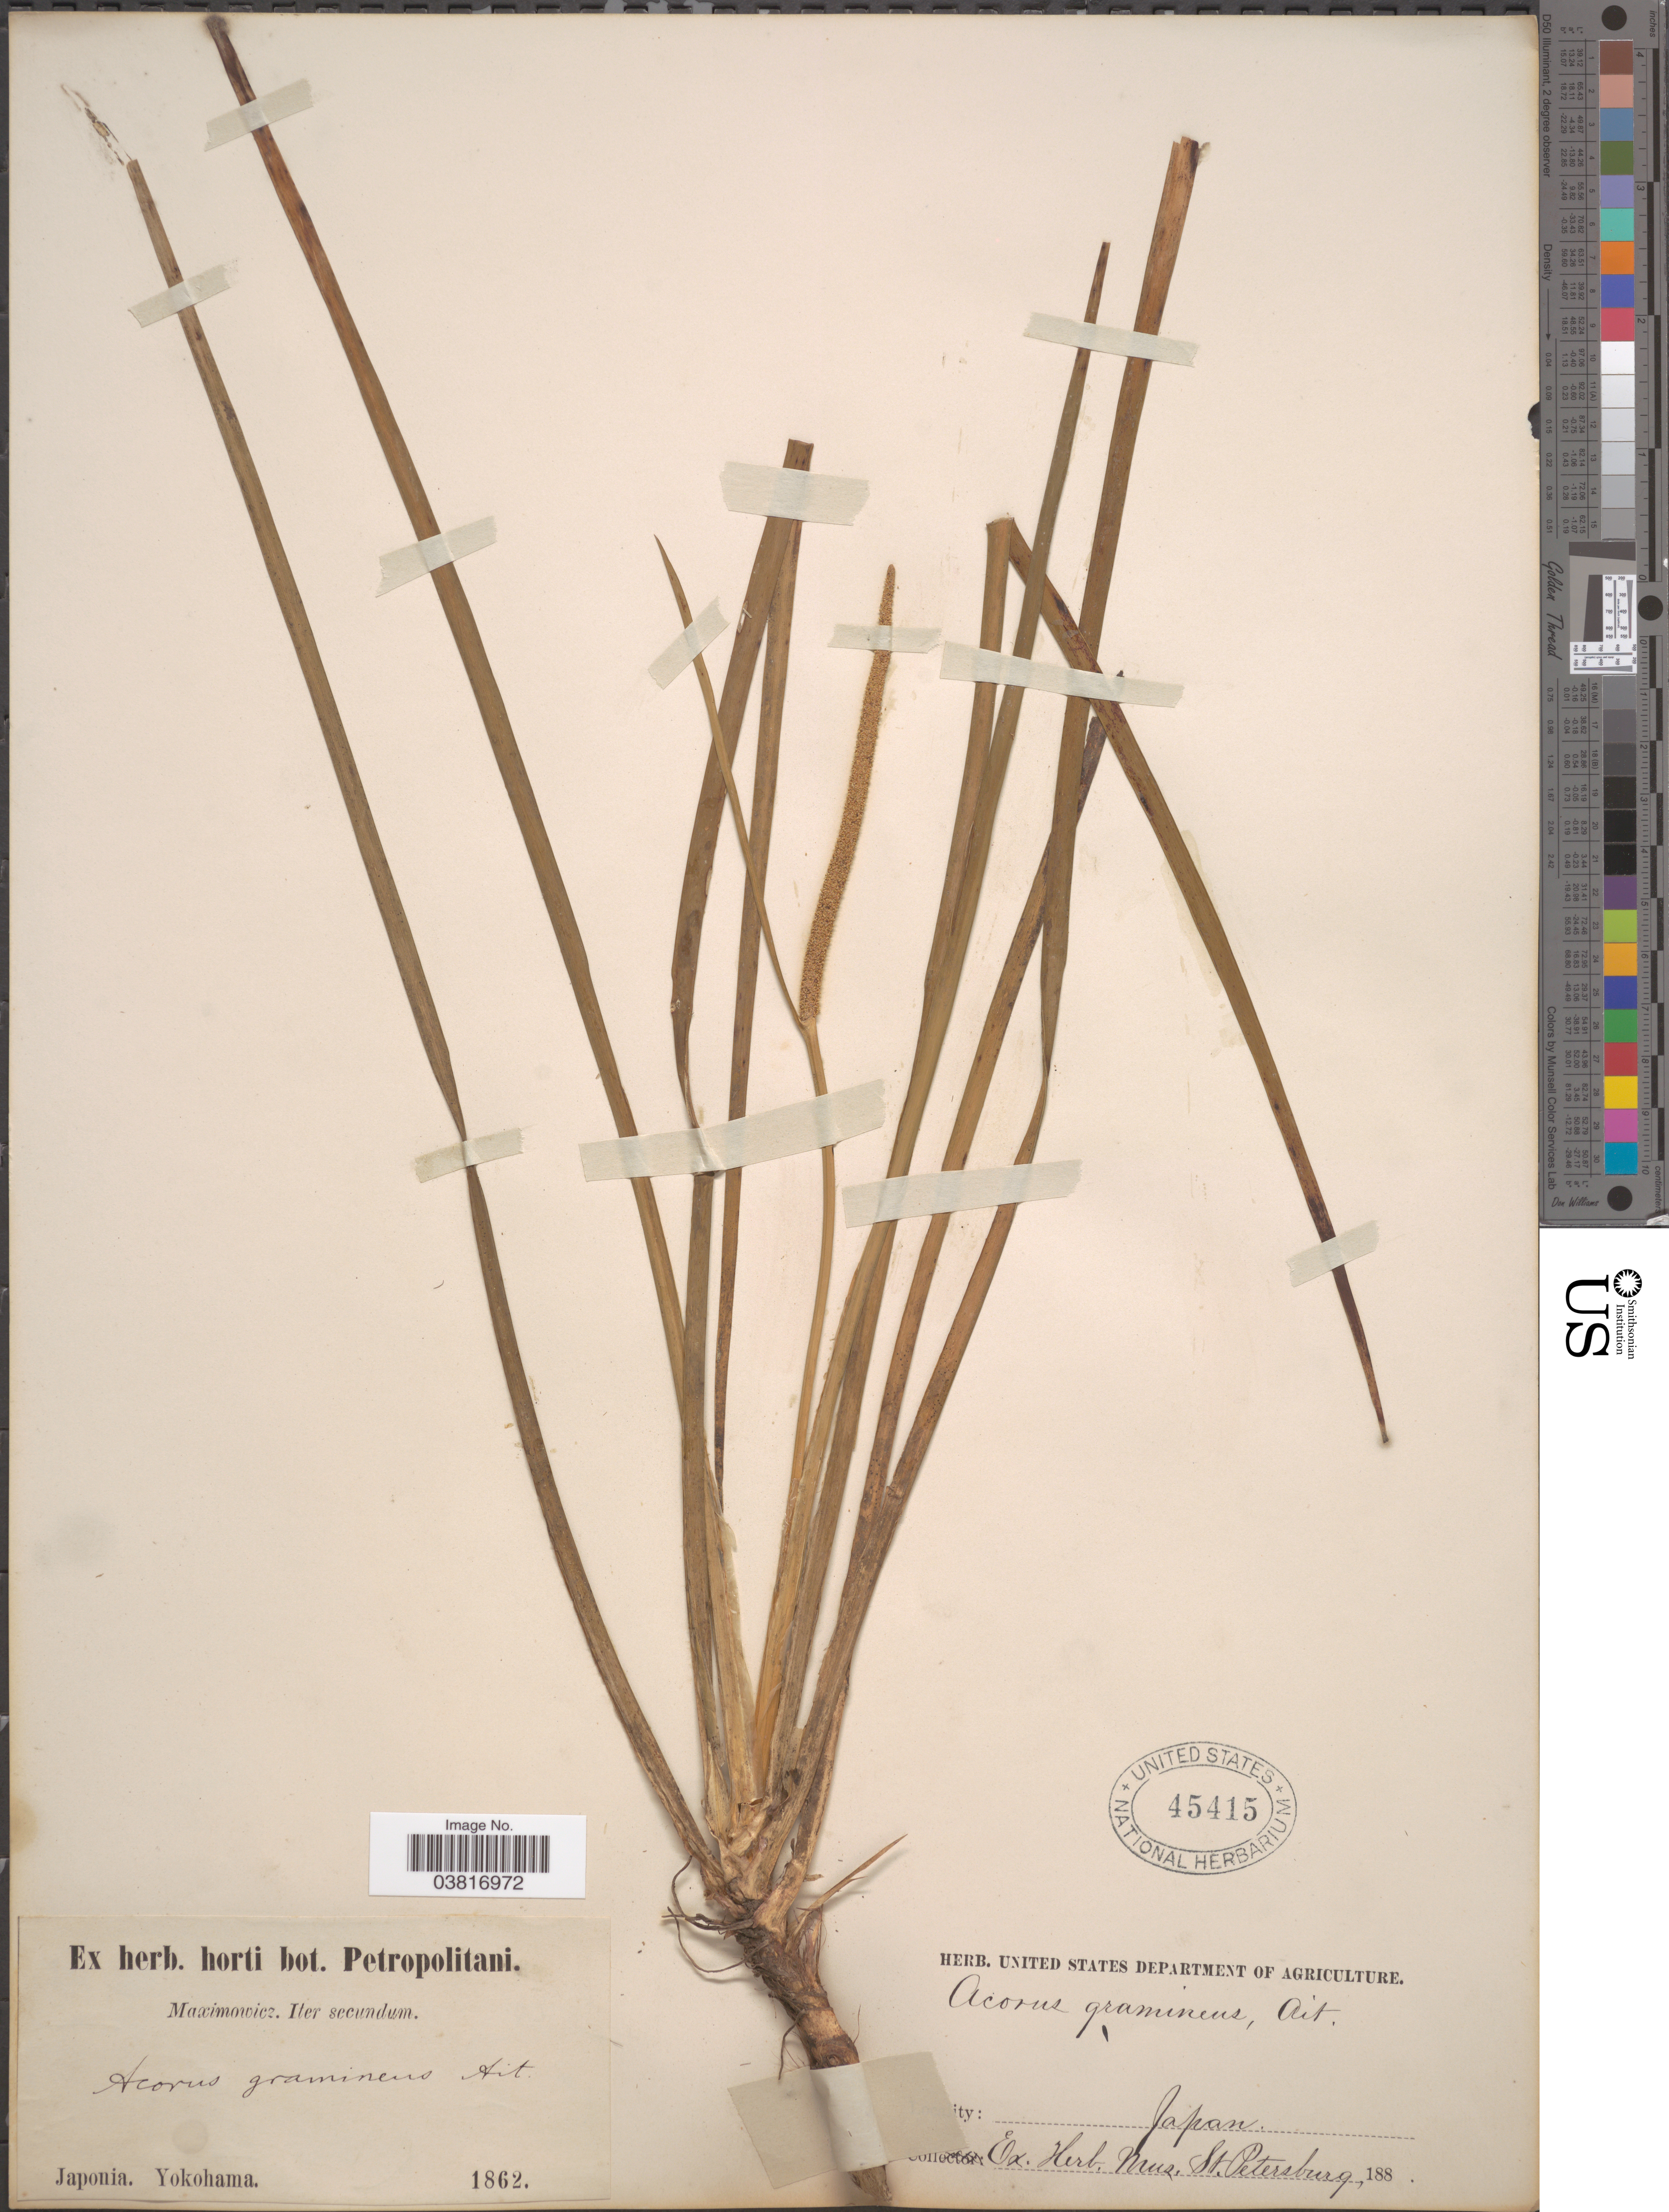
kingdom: Plantae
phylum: Tracheophyta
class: Liliopsida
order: Acorales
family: Acoraceae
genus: Acorus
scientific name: Acorus gramineus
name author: Sol. ex Aiton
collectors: Maximowicz, --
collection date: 1862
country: Japan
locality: Yokohama.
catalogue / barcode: US 45415